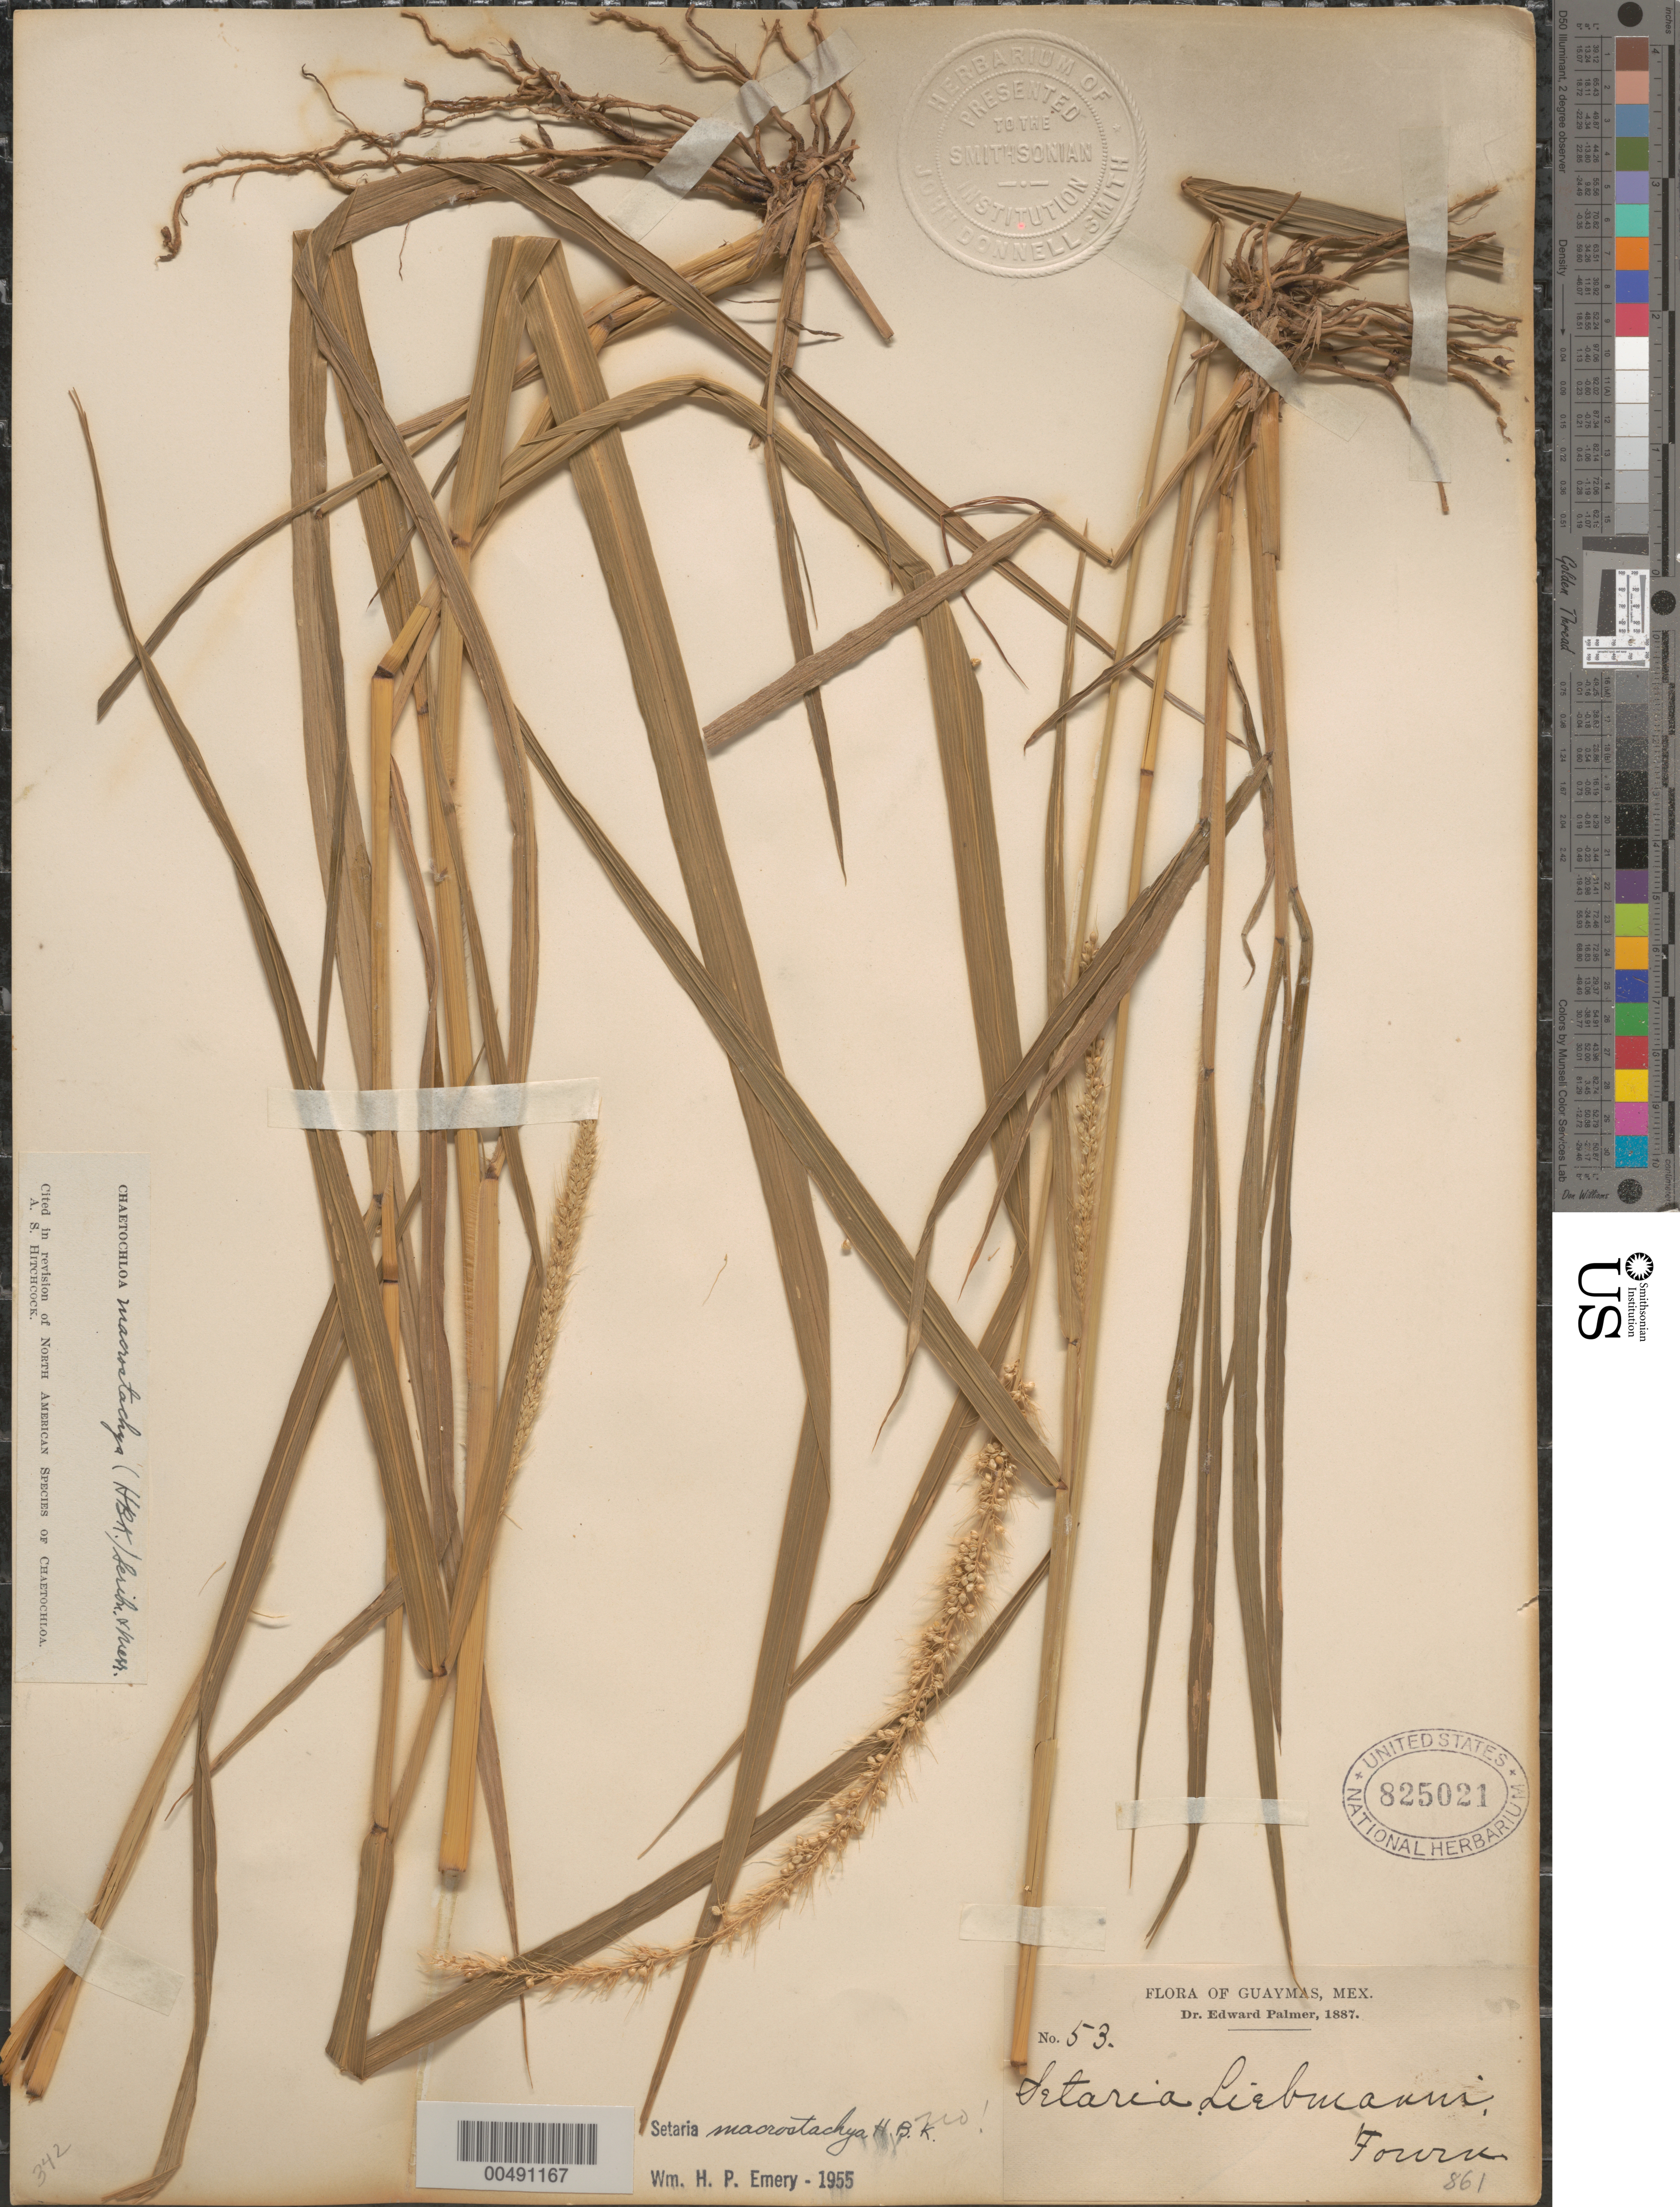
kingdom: Plantae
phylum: Tracheophyta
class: Liliopsida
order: Poales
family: Poaceae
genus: Setaria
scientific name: Setaria macrostachya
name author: Kunth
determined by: Emery, W. H. P.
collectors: E. Palmer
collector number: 53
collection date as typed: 1887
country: Mexico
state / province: Sonora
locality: Guaymas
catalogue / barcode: US 825021